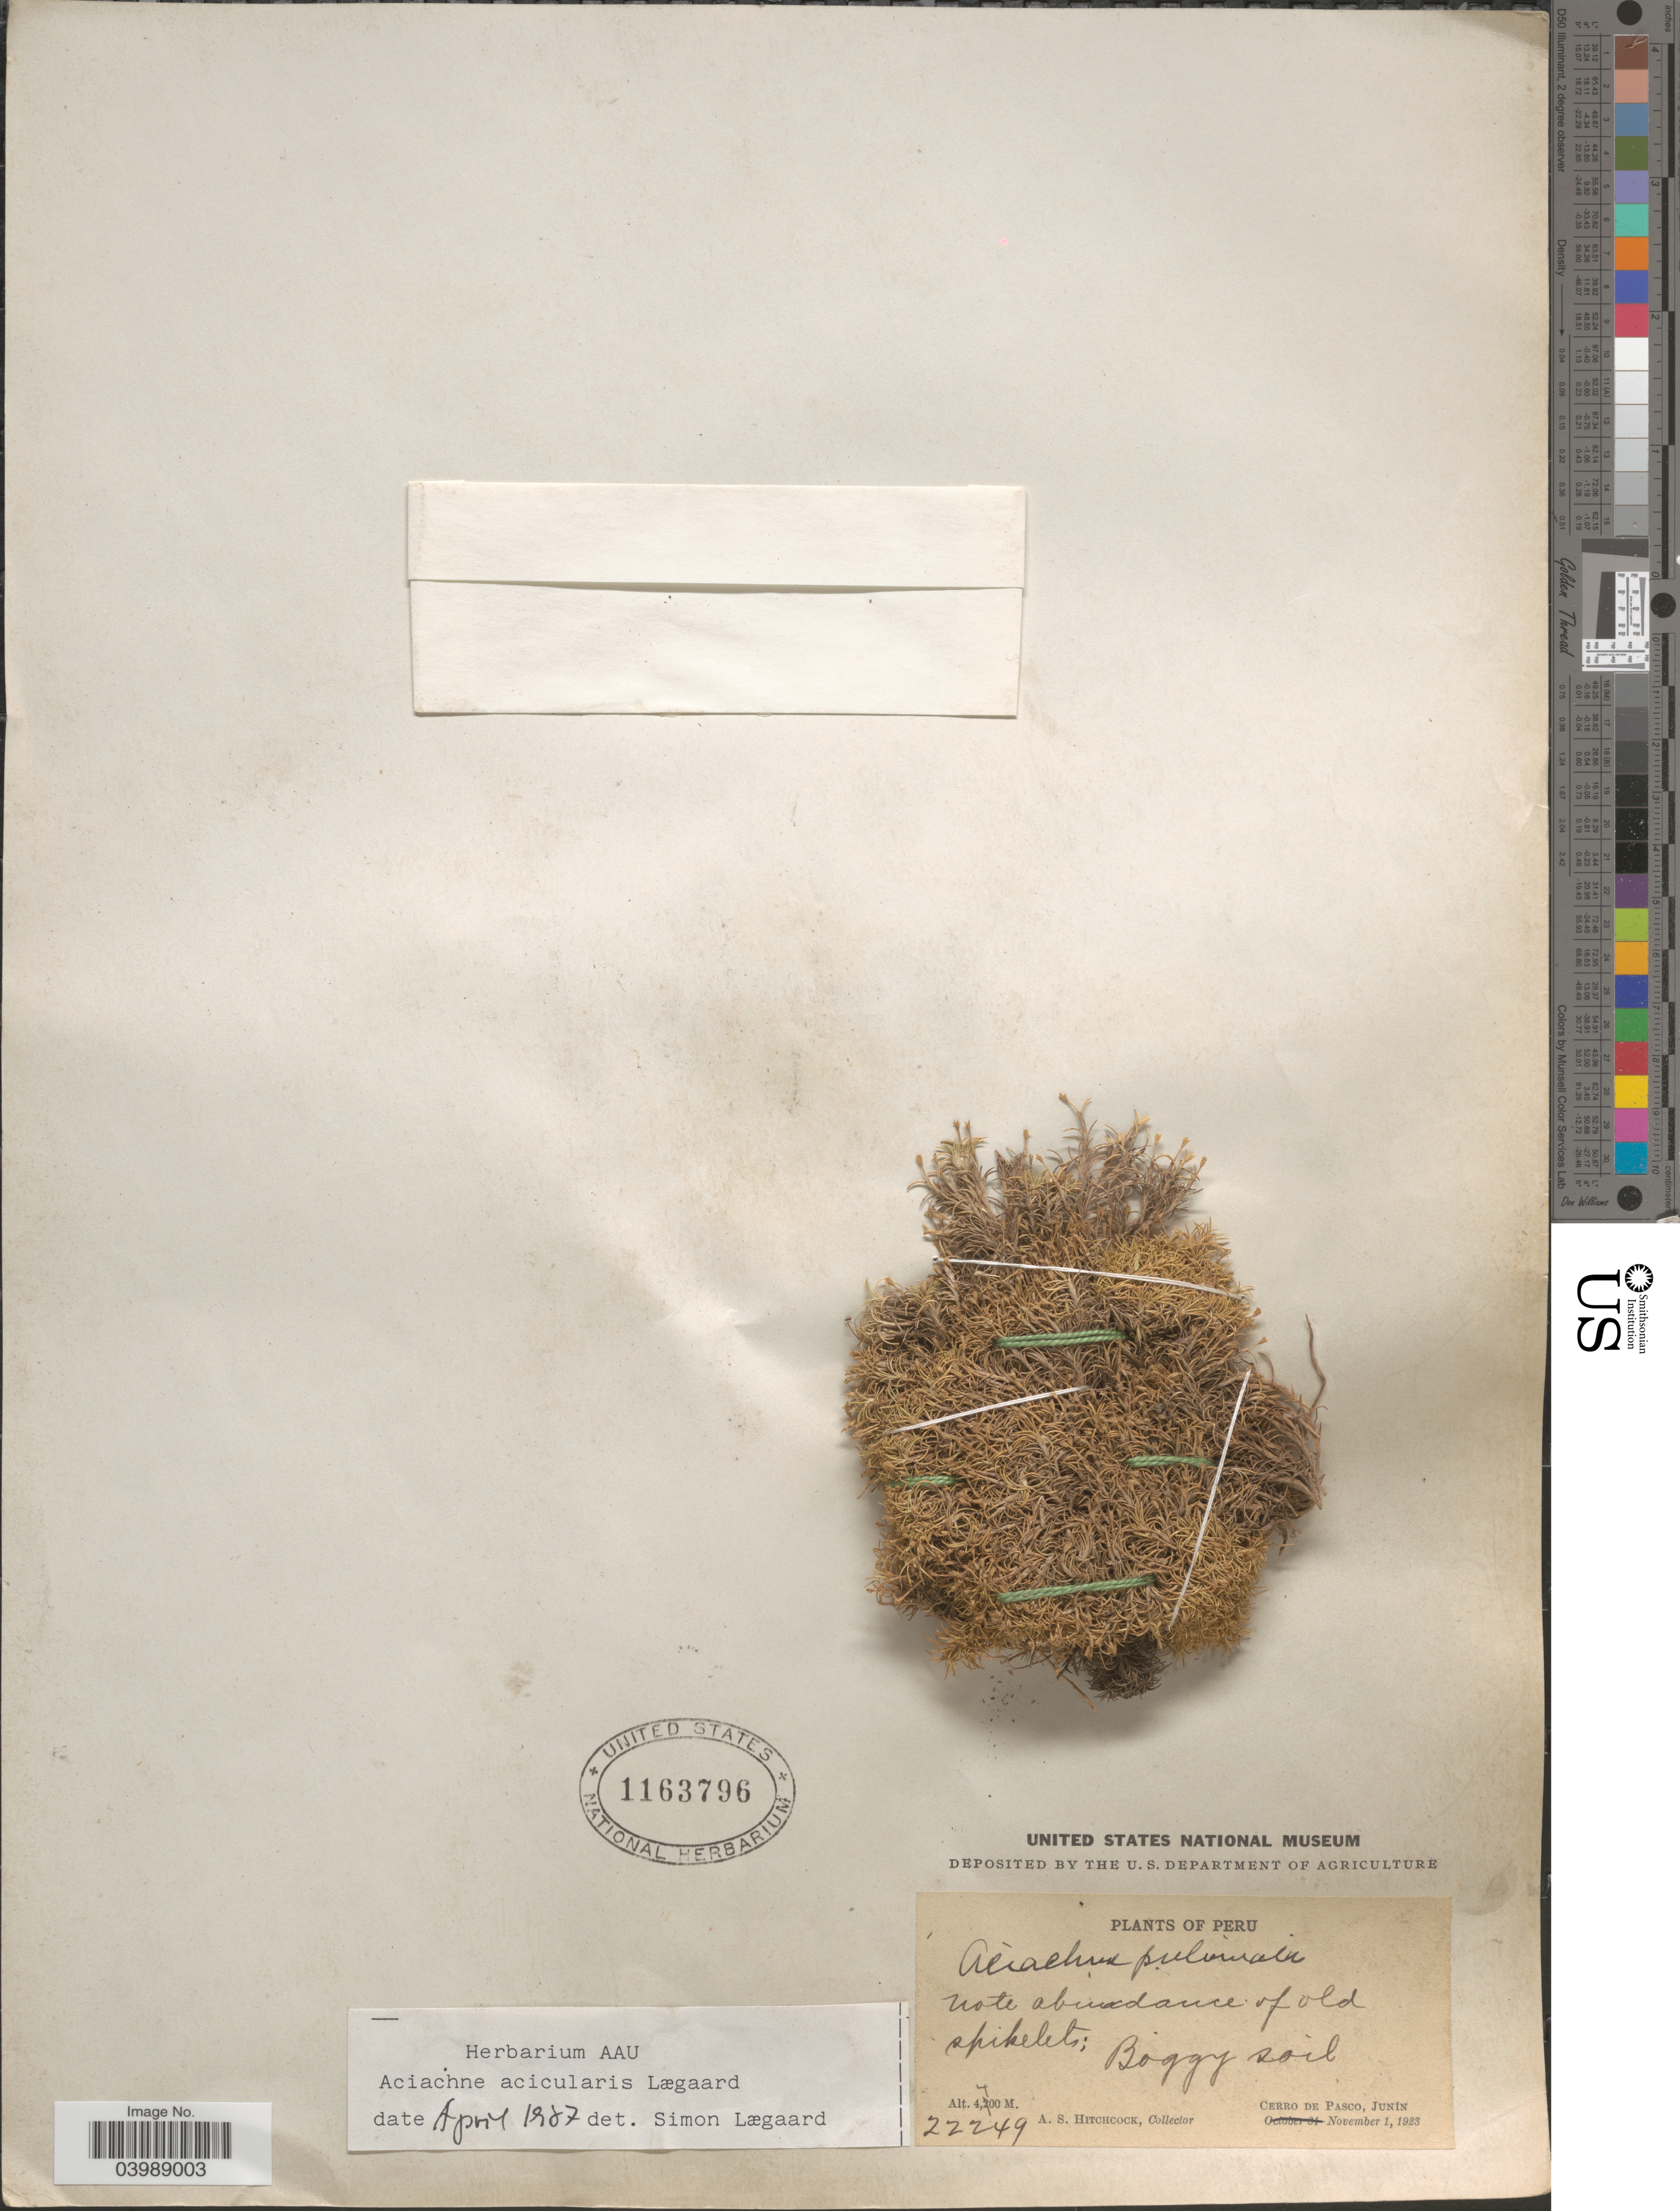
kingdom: Plantae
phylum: Tracheophyta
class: Liliopsida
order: Poales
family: Poaceae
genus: Aciachne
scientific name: Aciachne acicularis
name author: Lægaard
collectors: A. S. Hitchcock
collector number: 22249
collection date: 1923-11-01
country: Peru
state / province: Junín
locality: Cerro de Pasco.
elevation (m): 4400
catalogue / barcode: US 1163796